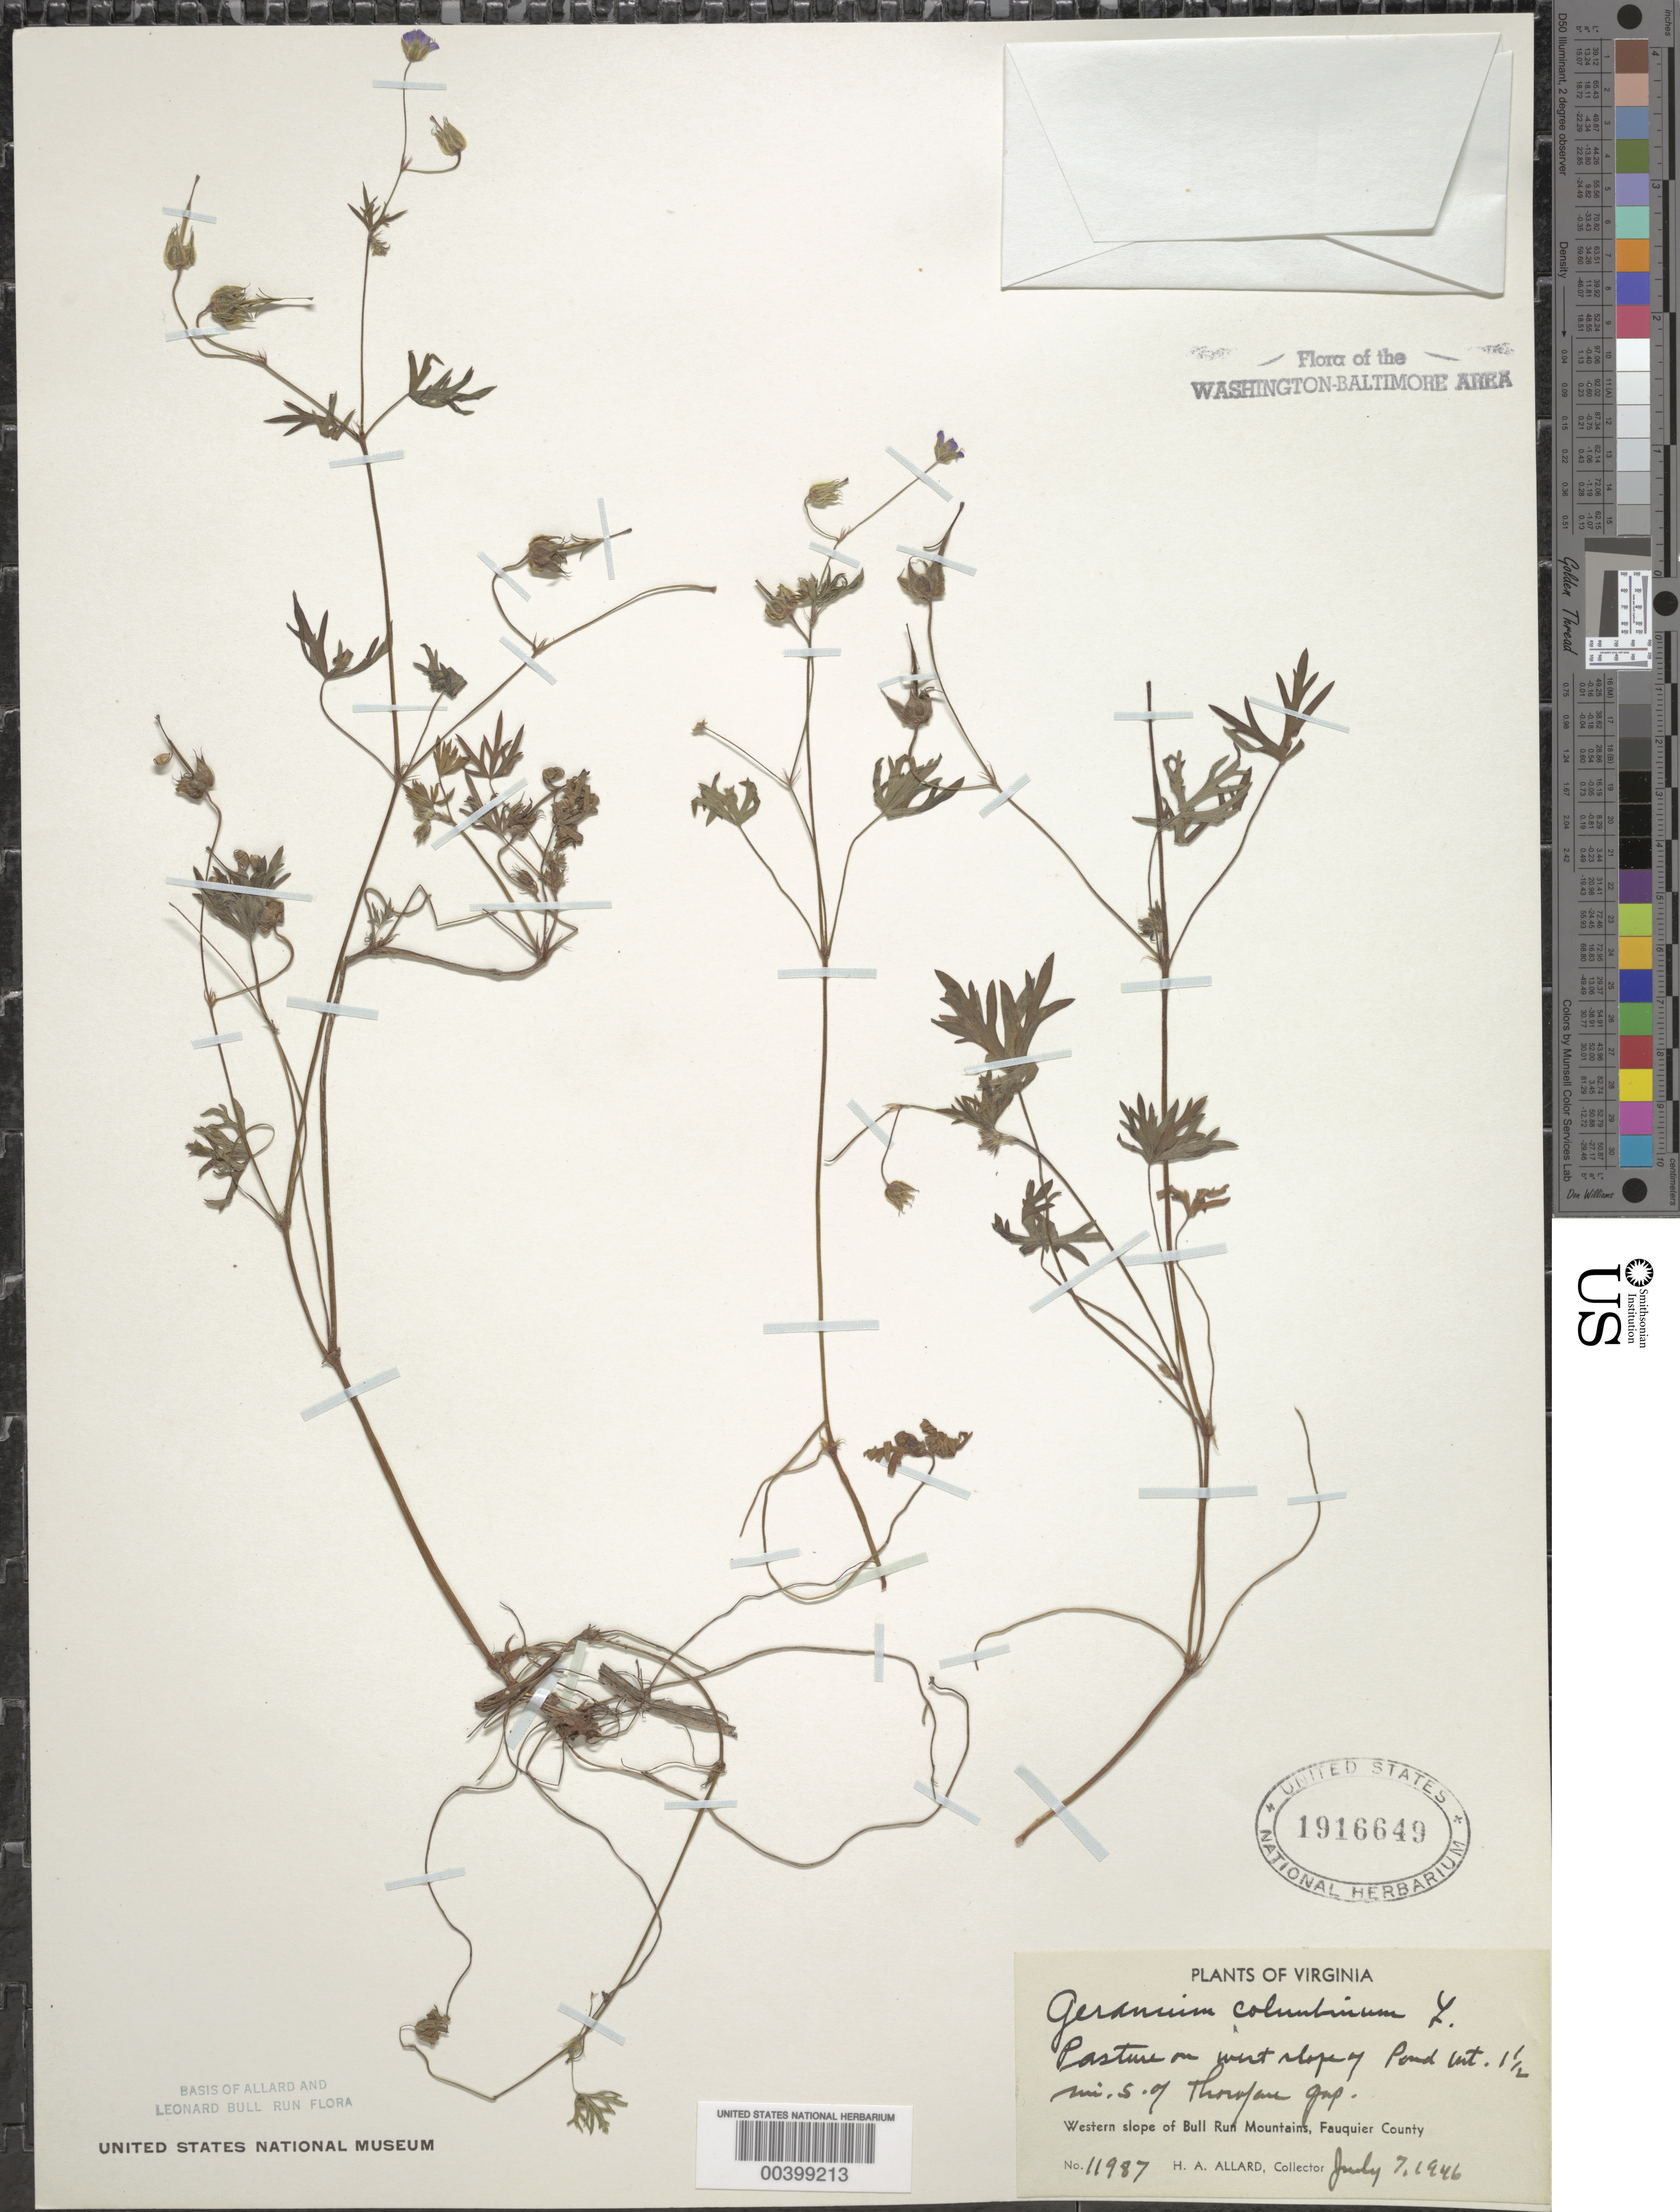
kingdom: Plantae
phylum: Tracheophyta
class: Magnoliopsida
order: Geraniales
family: Geraniaceae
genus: Geranium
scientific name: Geranium columbinum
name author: L.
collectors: H. A. Allard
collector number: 11987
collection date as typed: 07 Jul 1946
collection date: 1946-07-07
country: United States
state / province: Virginia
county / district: Fauquier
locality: Pond Mountains, south of Thorofare Gap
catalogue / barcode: US 1916649